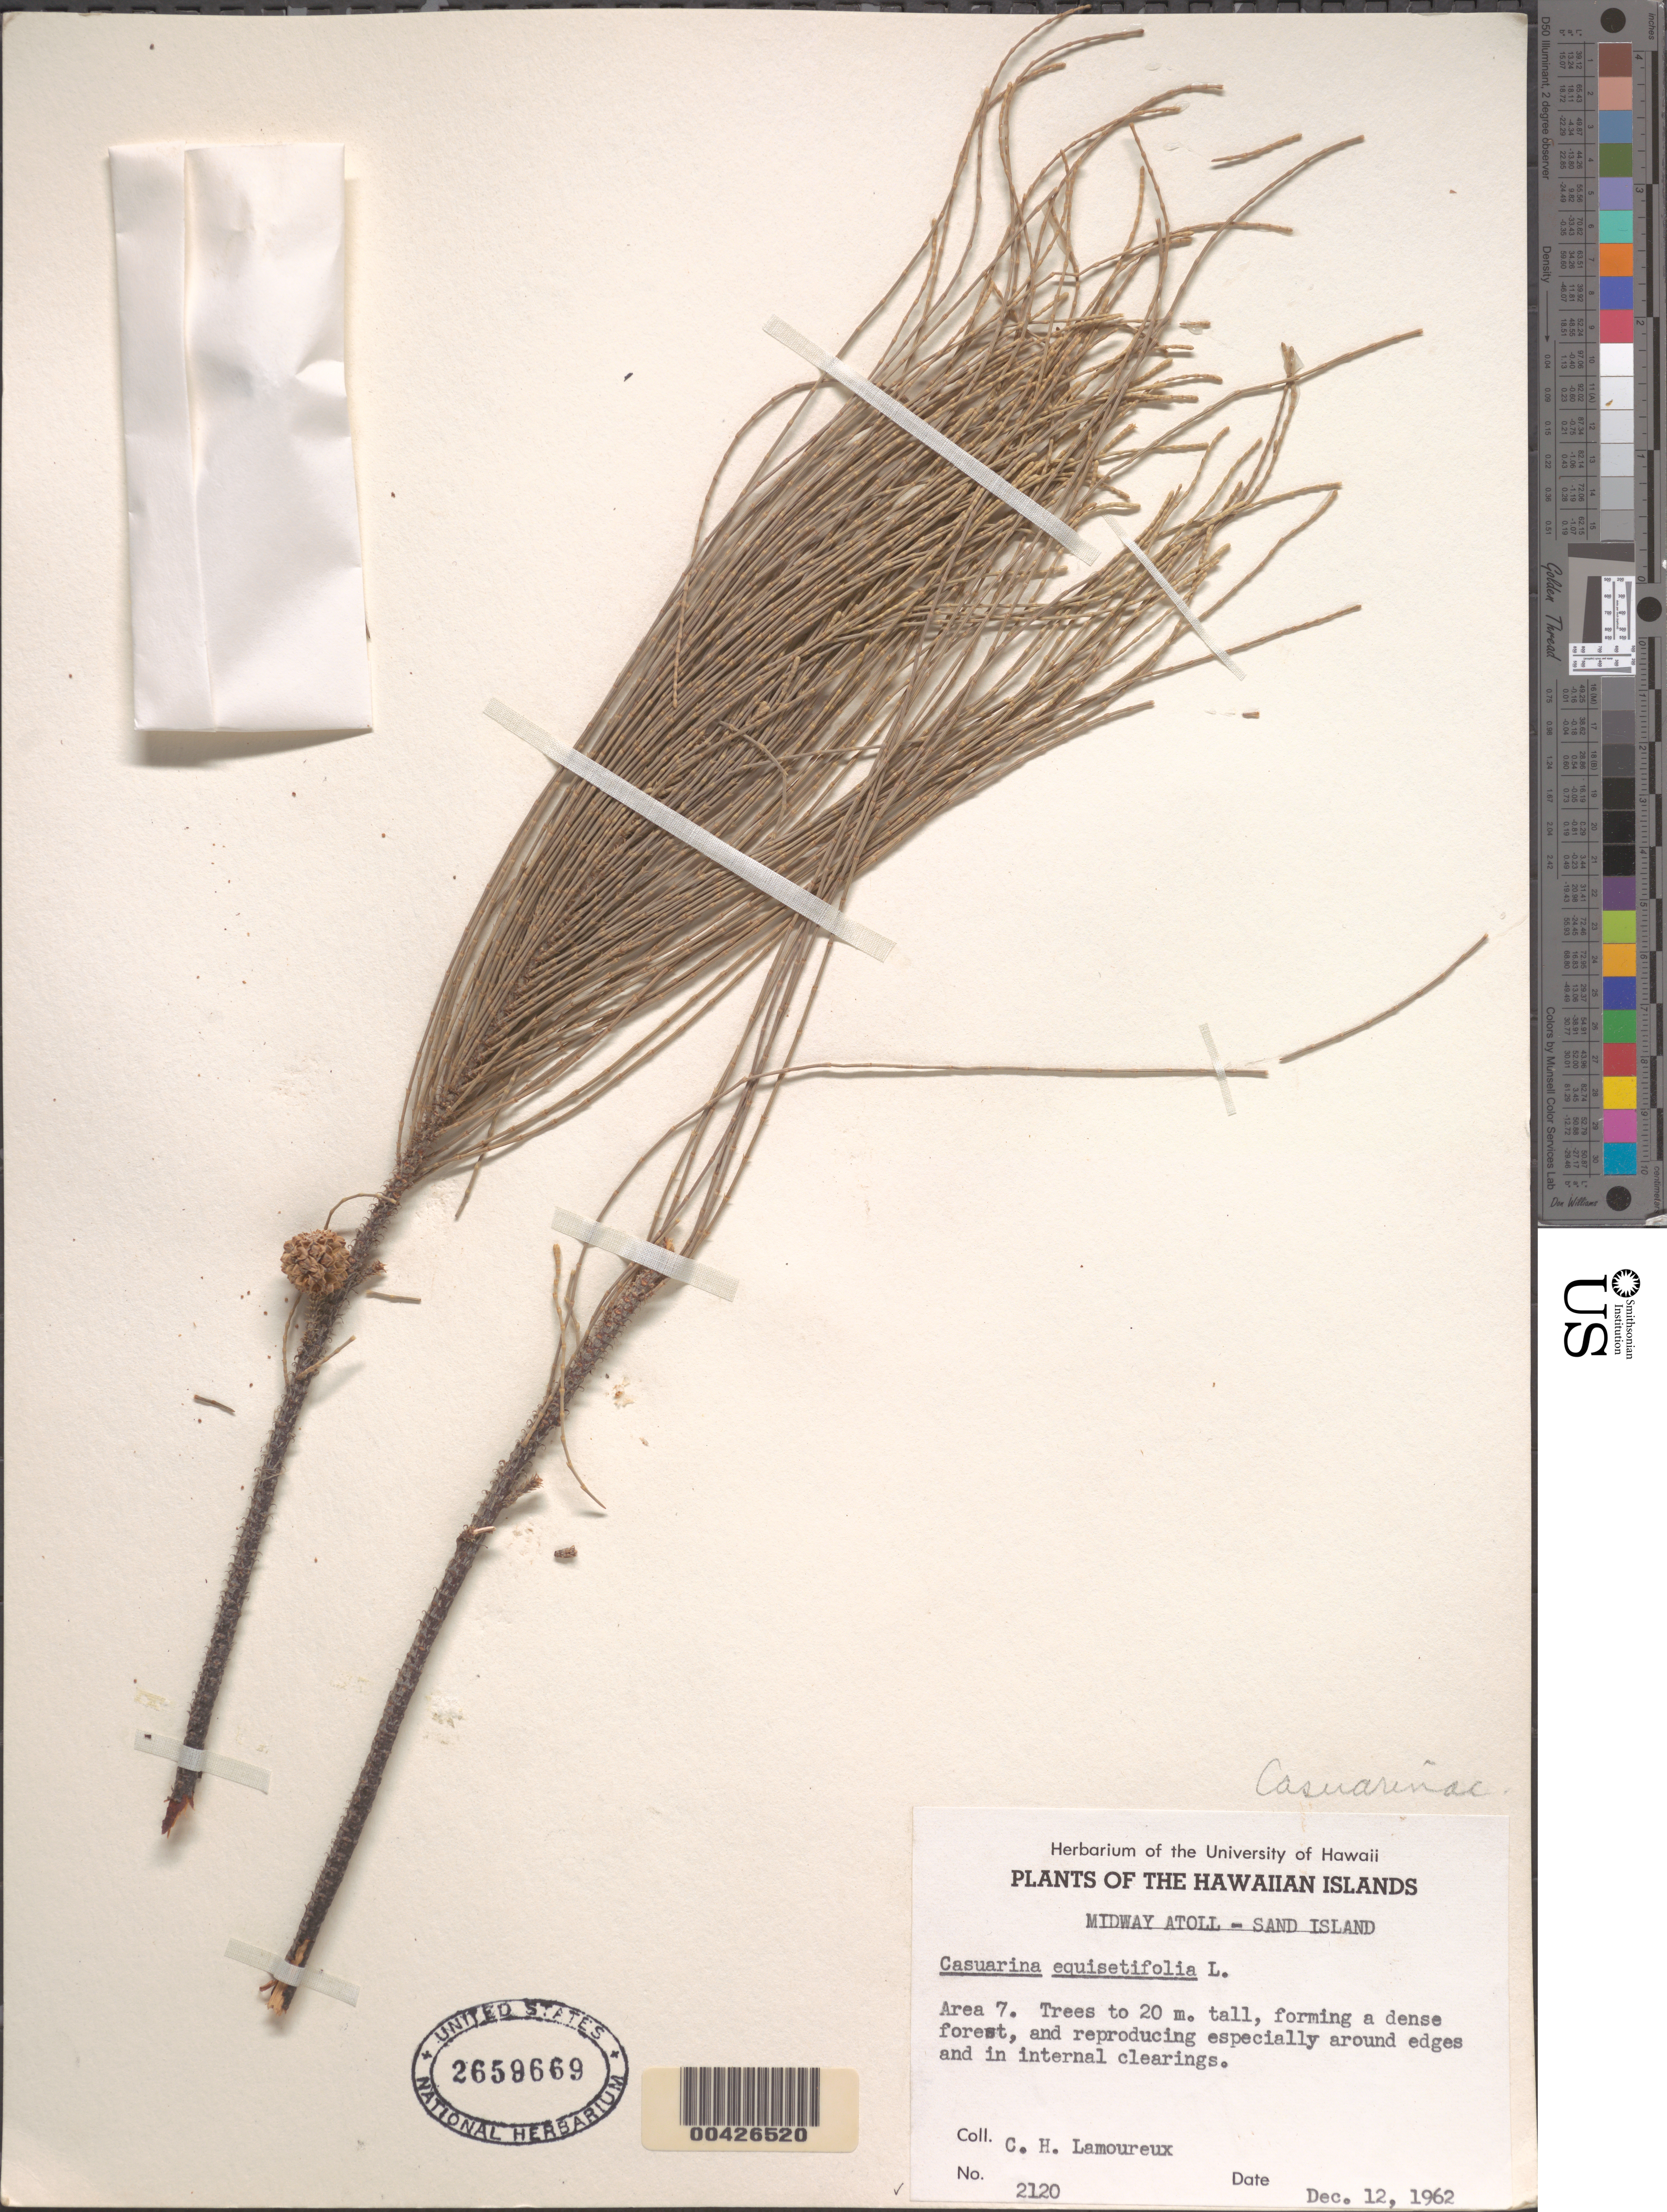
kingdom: Plantae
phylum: Tracheophyta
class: Magnoliopsida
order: Fagales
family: Casuarinaceae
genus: Casuarina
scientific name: Casuarina equisetifolia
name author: L.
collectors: C. H. Lamoureux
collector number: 2120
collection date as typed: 12 Dec 1962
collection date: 1962-12-12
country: U.S. Administered Pacific Islands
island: Midway Atoll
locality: Area 7. Sand Islet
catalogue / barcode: US 2659669